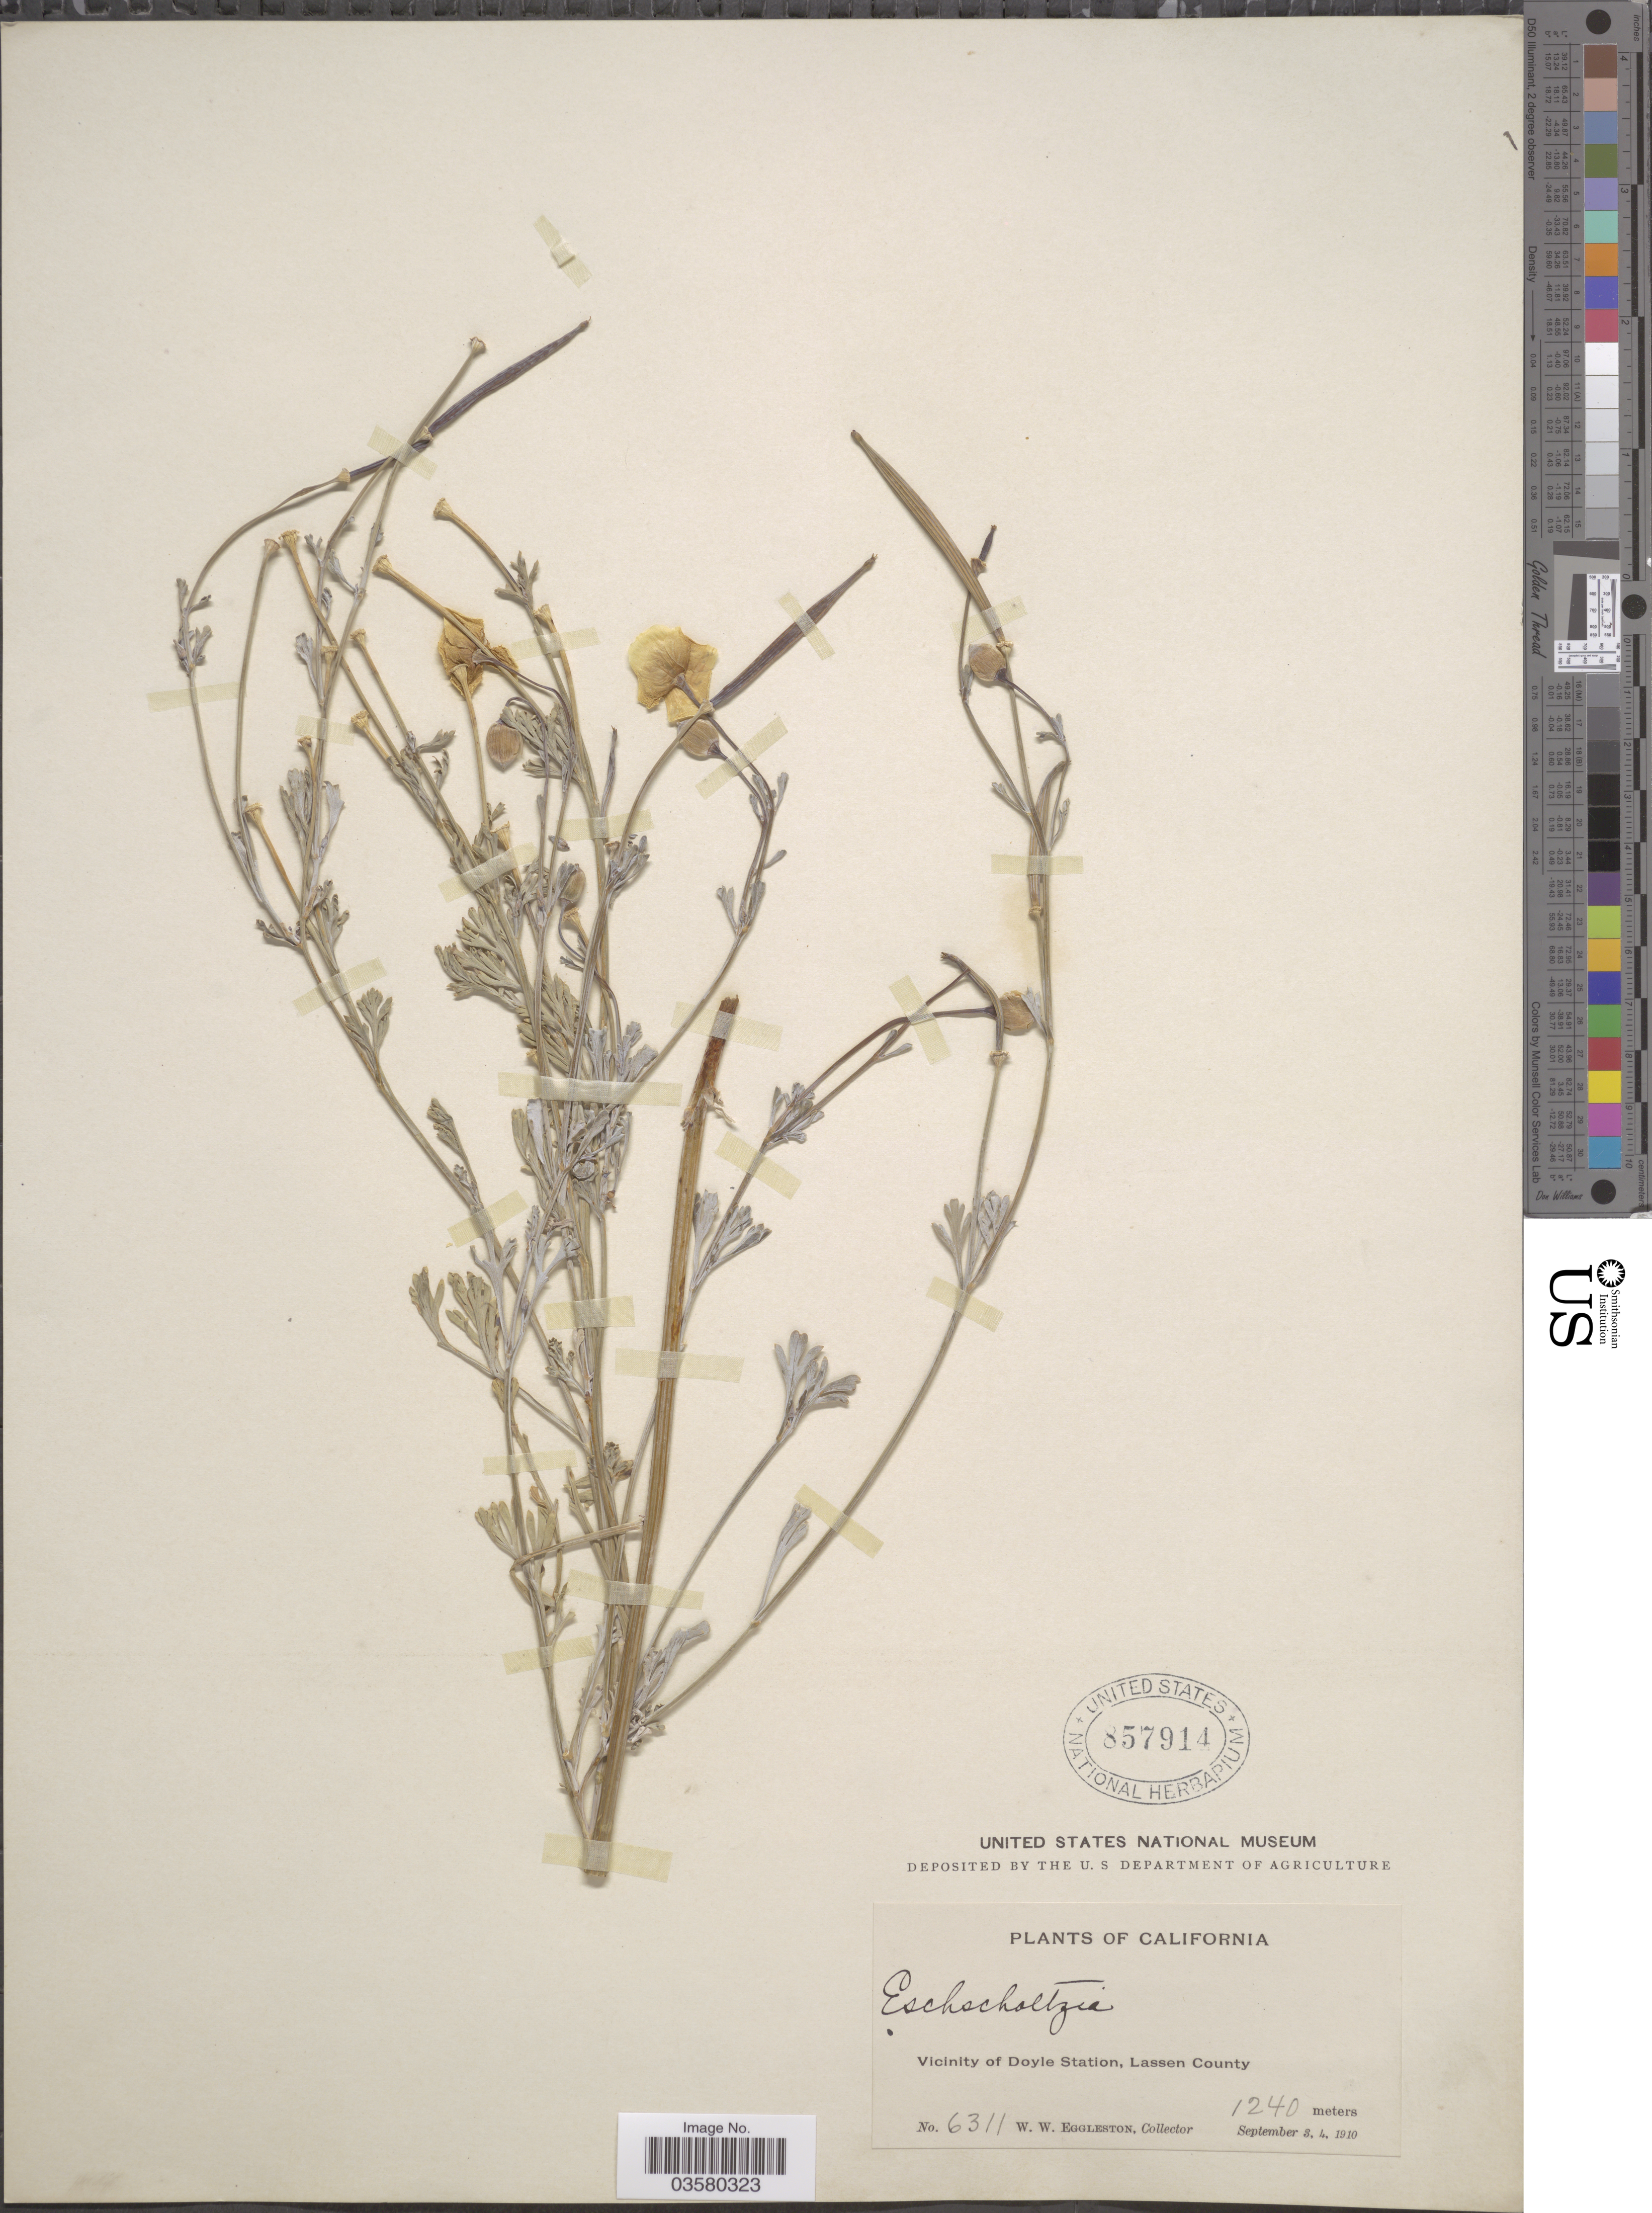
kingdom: Plantae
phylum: Tracheophyta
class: Magnoliopsida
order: Ranunculales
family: Papaveraceae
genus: Eschscholzia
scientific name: Eschscholzia californica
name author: Cham.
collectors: W. W. Eggleston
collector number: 6311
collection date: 1910-09-03/1910-09-04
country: United States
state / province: California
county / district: Lassen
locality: Vicinity of Doyle Station, Lassen County.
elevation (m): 1240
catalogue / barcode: US 857914